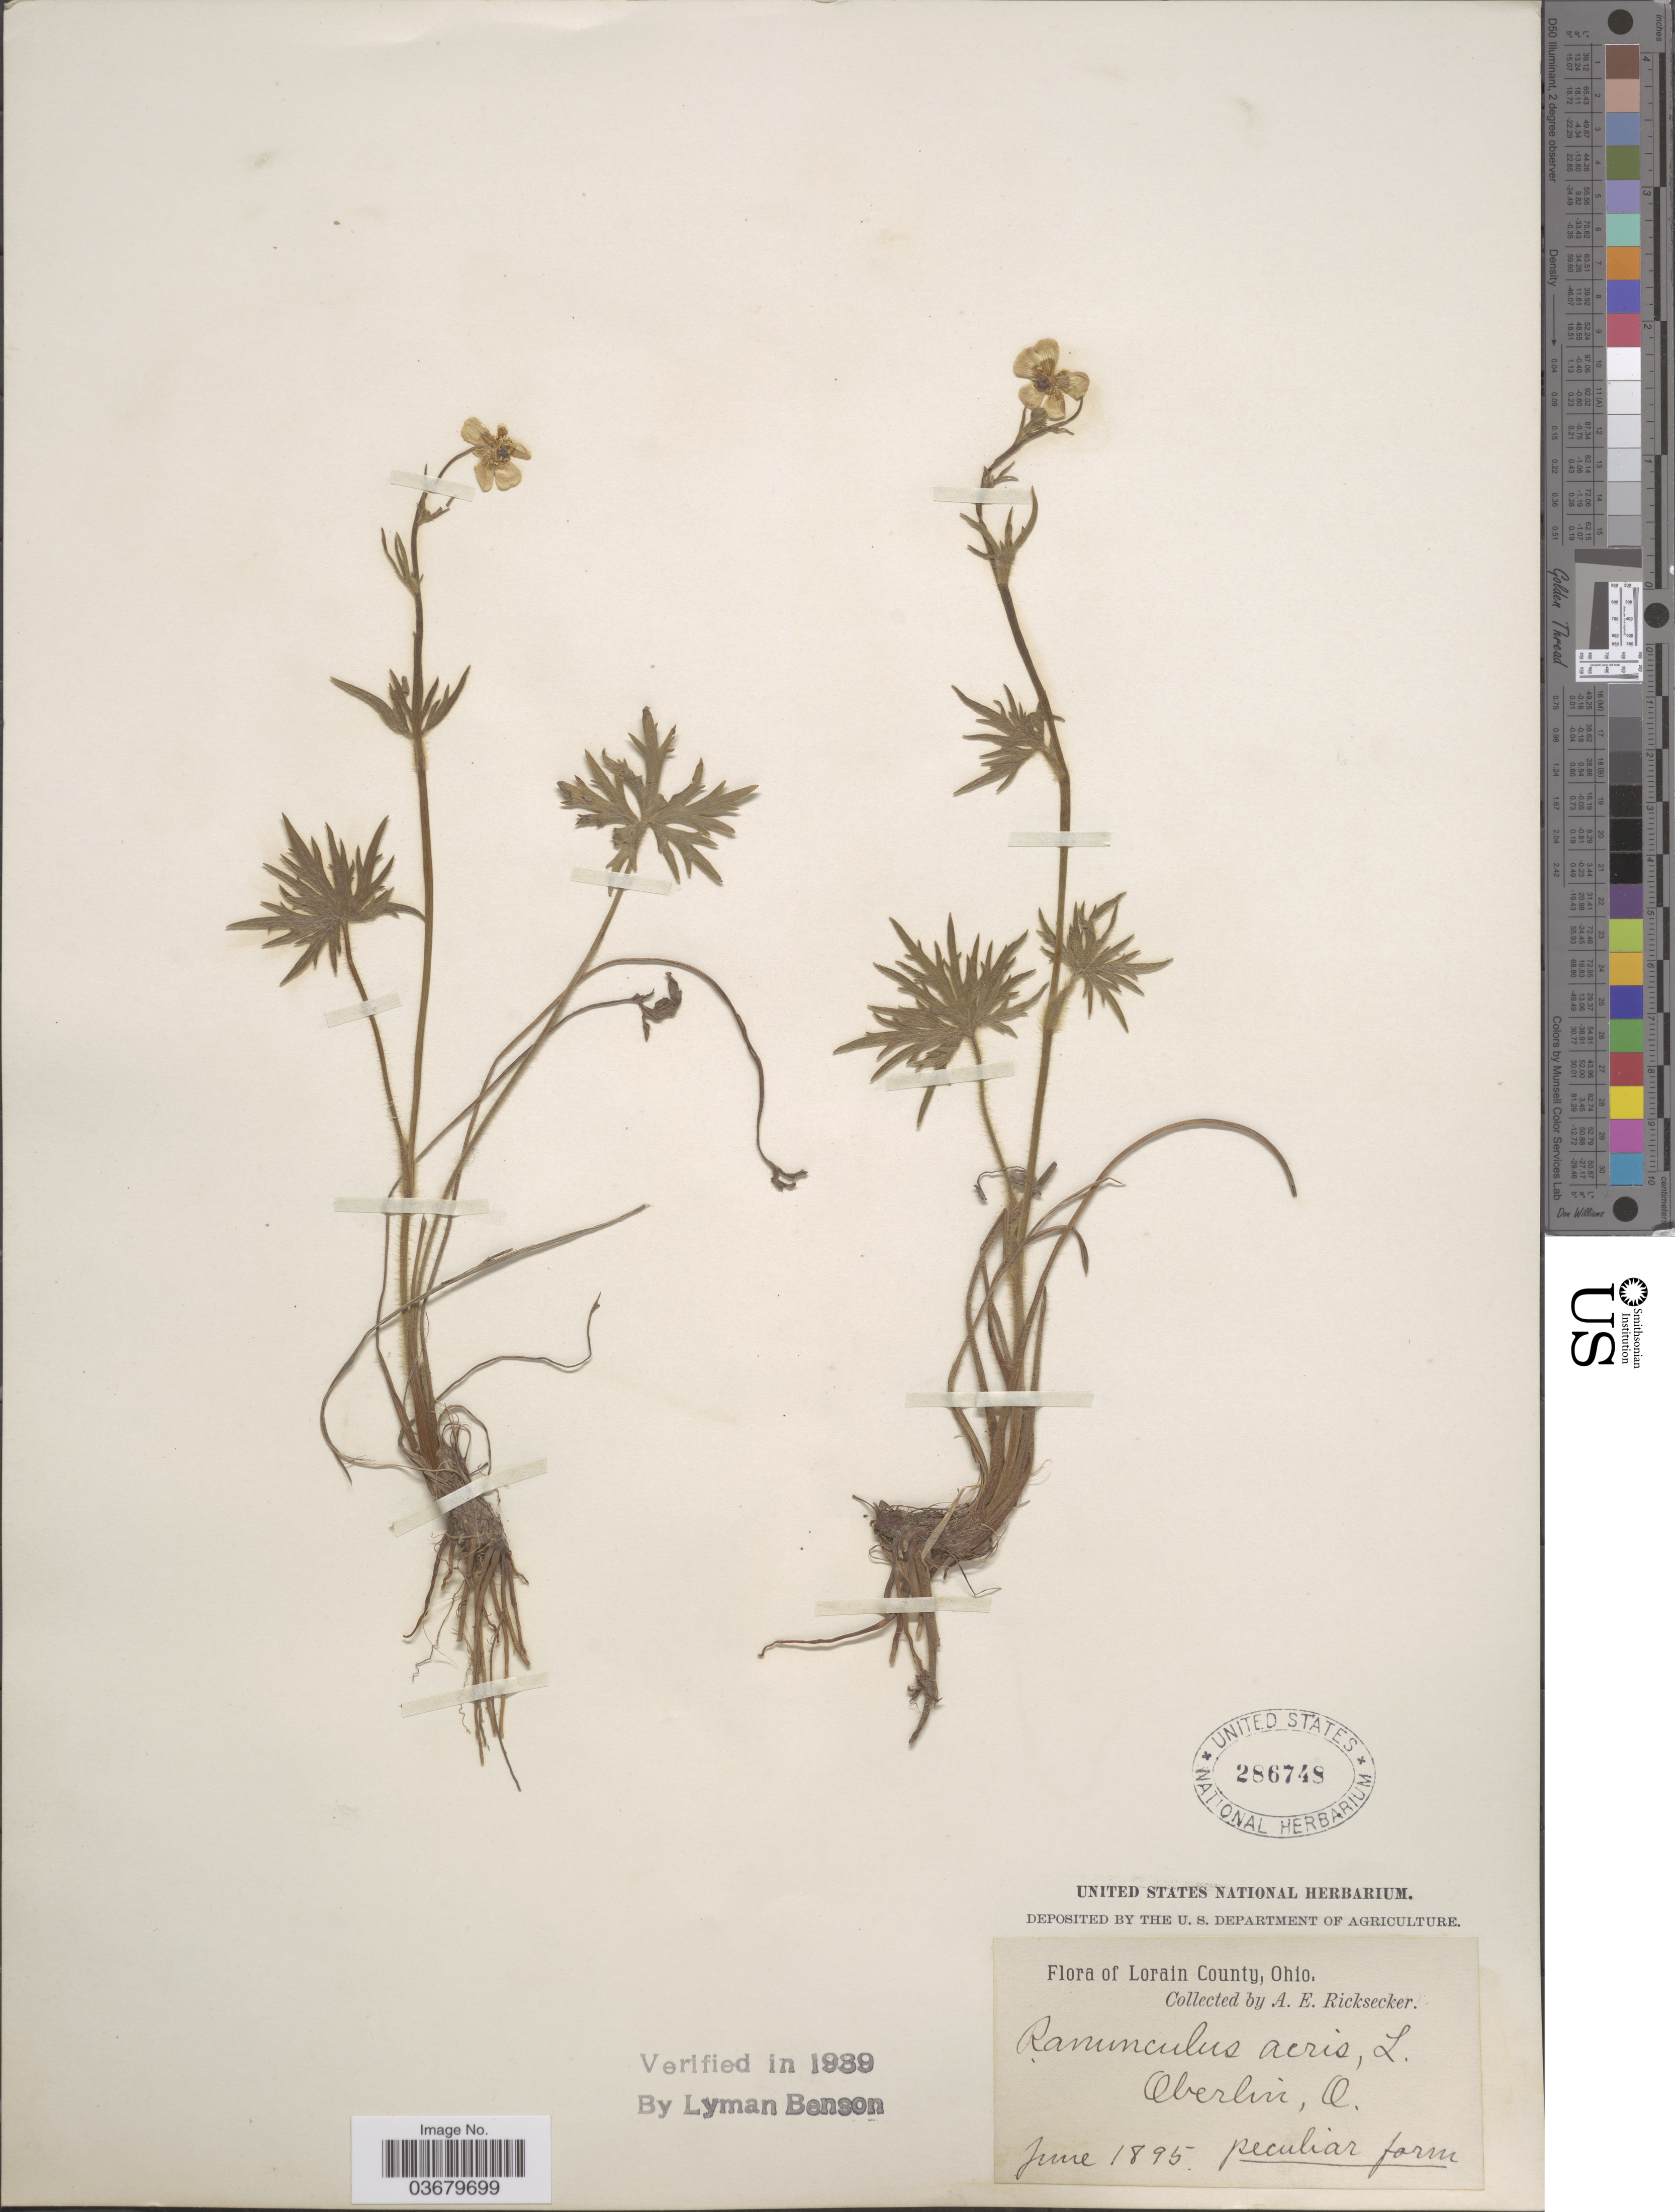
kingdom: Plantae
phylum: Tracheophyta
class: Magnoliopsida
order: Ranunculales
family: Ranunculaceae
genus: Ranunculus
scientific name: Ranunculus acris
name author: L.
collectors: A. E. Ricksecker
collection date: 1895-06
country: United States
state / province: Ohio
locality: Lorain County. Oberlin.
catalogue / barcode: US 286748